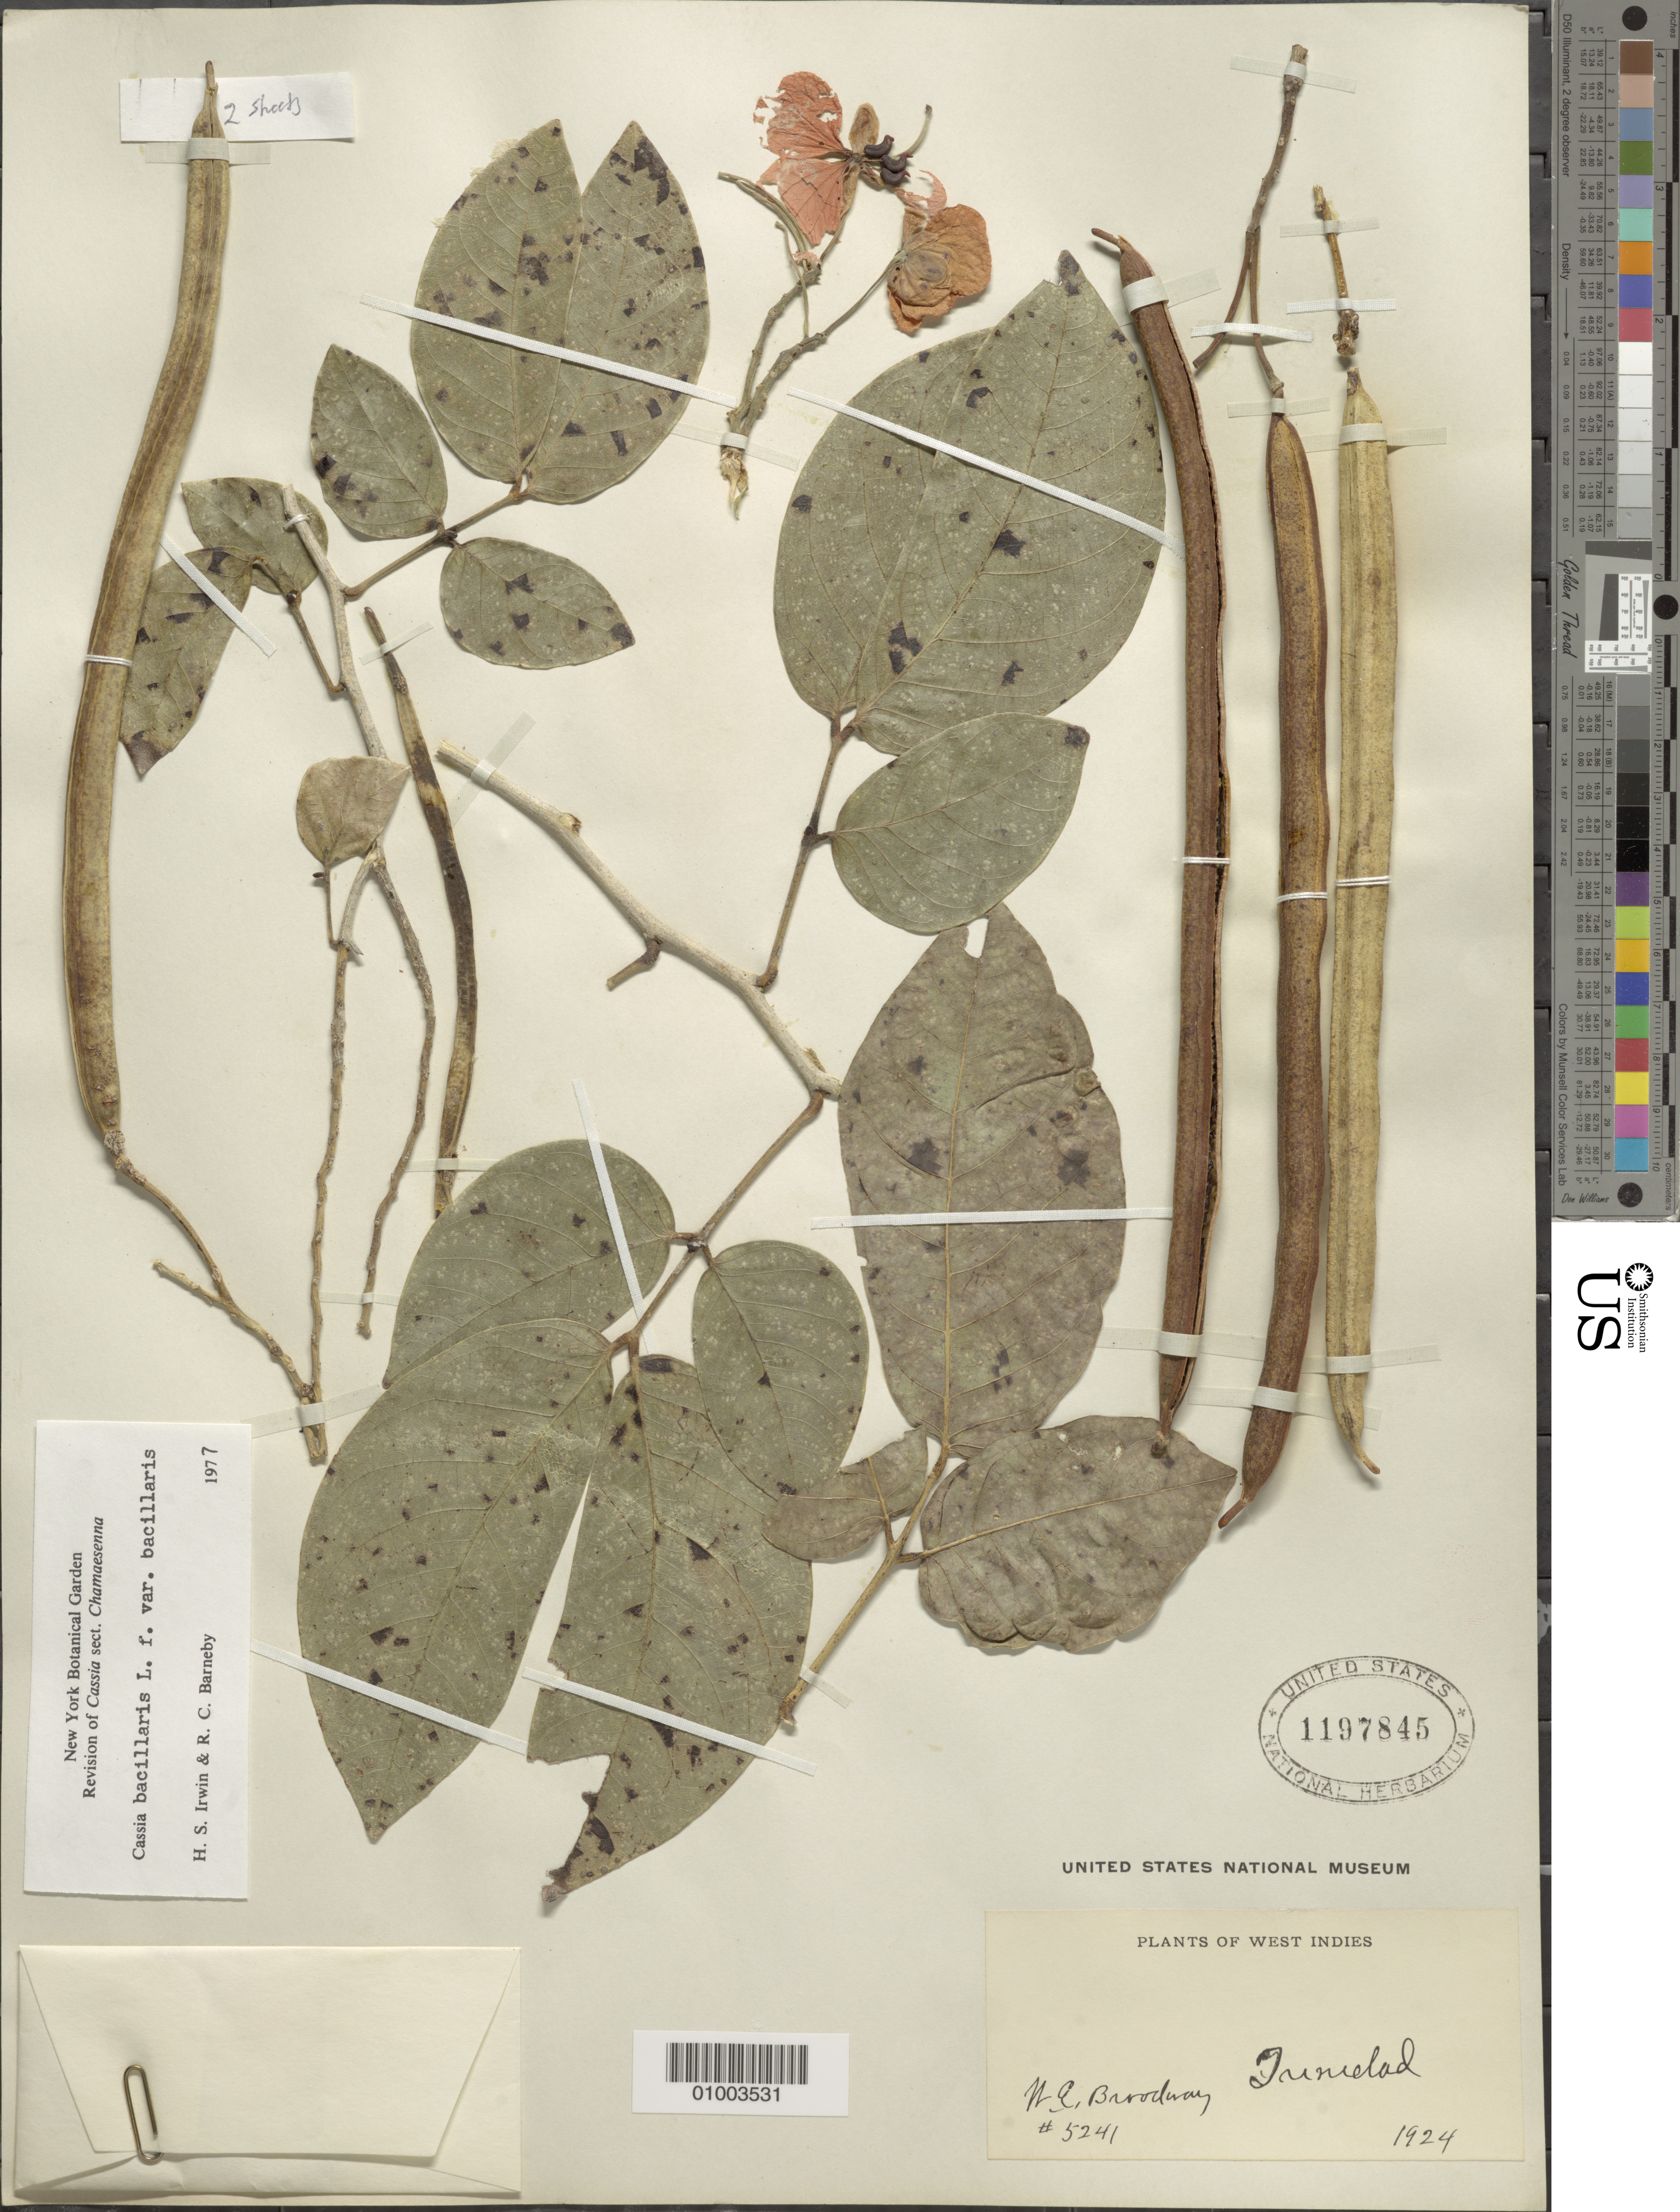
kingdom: Plantae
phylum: Tracheophyta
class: Magnoliopsida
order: Fabales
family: Fabaceae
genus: Senna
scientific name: Senna bacillaris var. bacillaris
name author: (L. f.) H.S. Irwin & Barneby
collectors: W. E. Broadway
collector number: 5241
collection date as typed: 22 Mar 1924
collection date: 1924-03-22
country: Trinidad and Tobago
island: Trinidad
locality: Botanic gardens, cultivated. Wild in Trinidad. Sometimes a shrub. Branches.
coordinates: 0 N, 0 E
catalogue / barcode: US 1197845